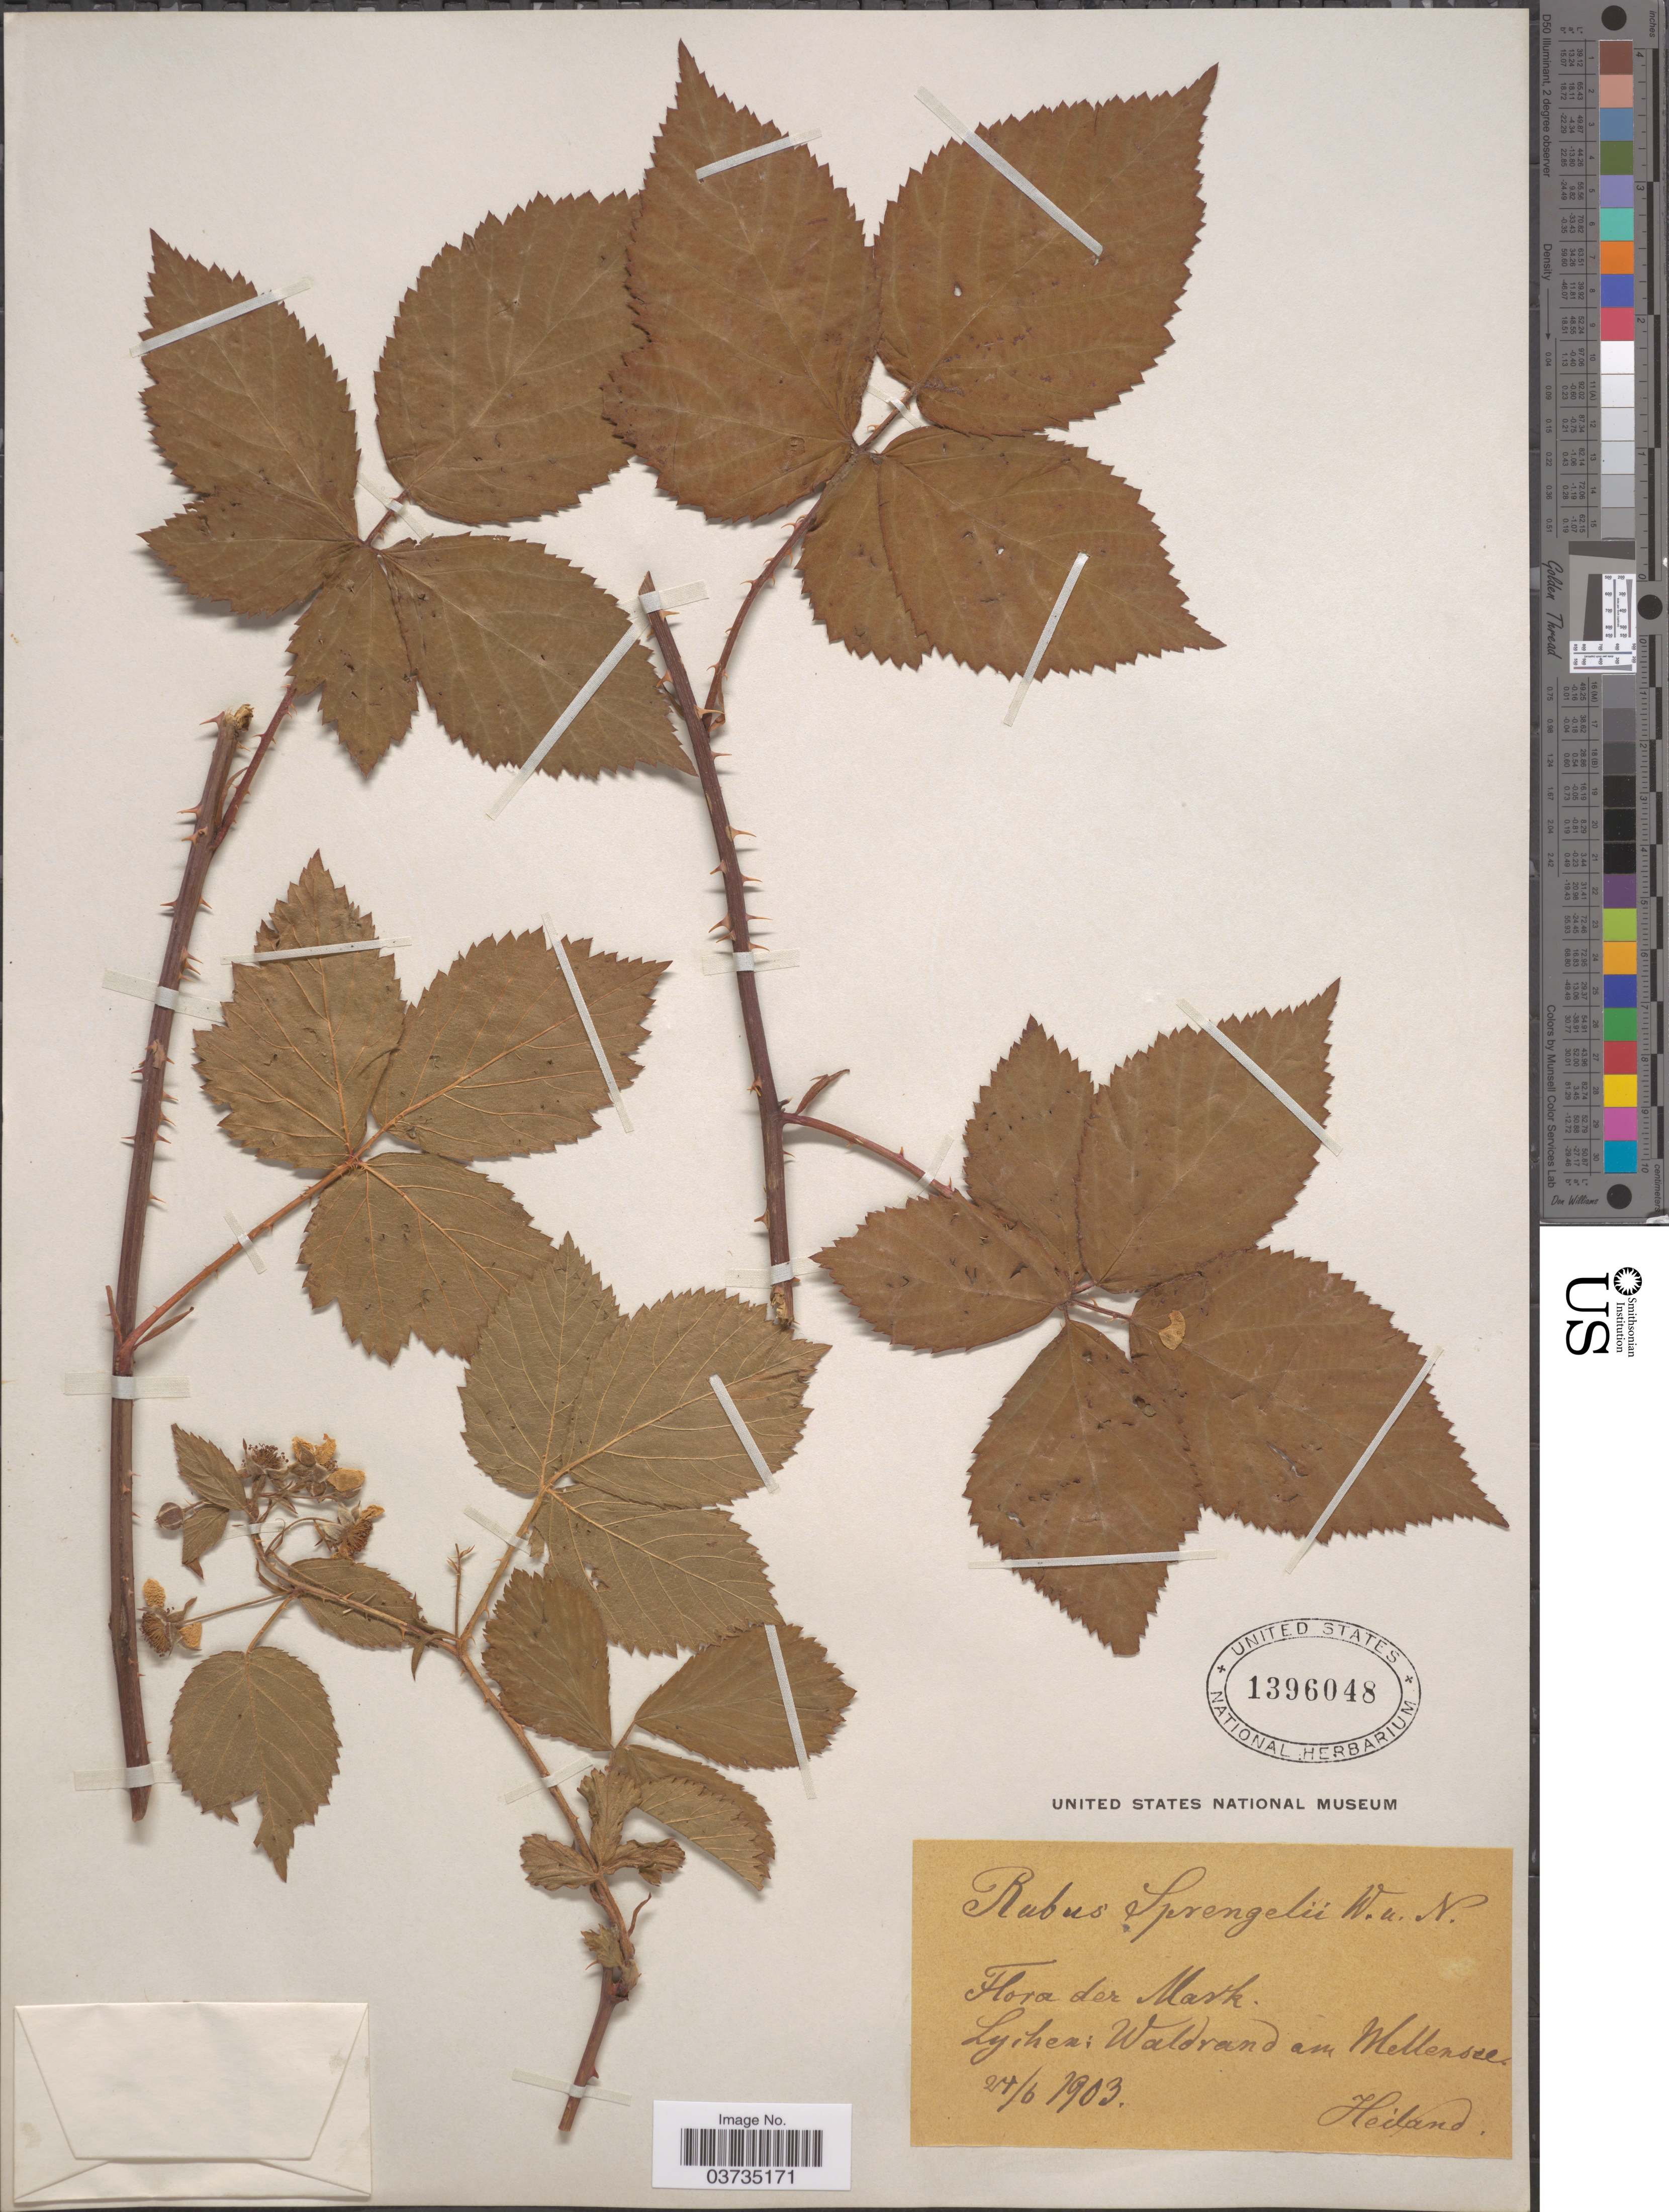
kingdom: Plantae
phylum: Tracheophyta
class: Magnoliopsida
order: Rosales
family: Rosaceae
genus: Rubus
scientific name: Rubus sprengelii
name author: Weihe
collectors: -. Heiland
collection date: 1903-06-24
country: Germany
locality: Mark. Lychen: Waldrand am Wellensee.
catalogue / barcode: US 1396048